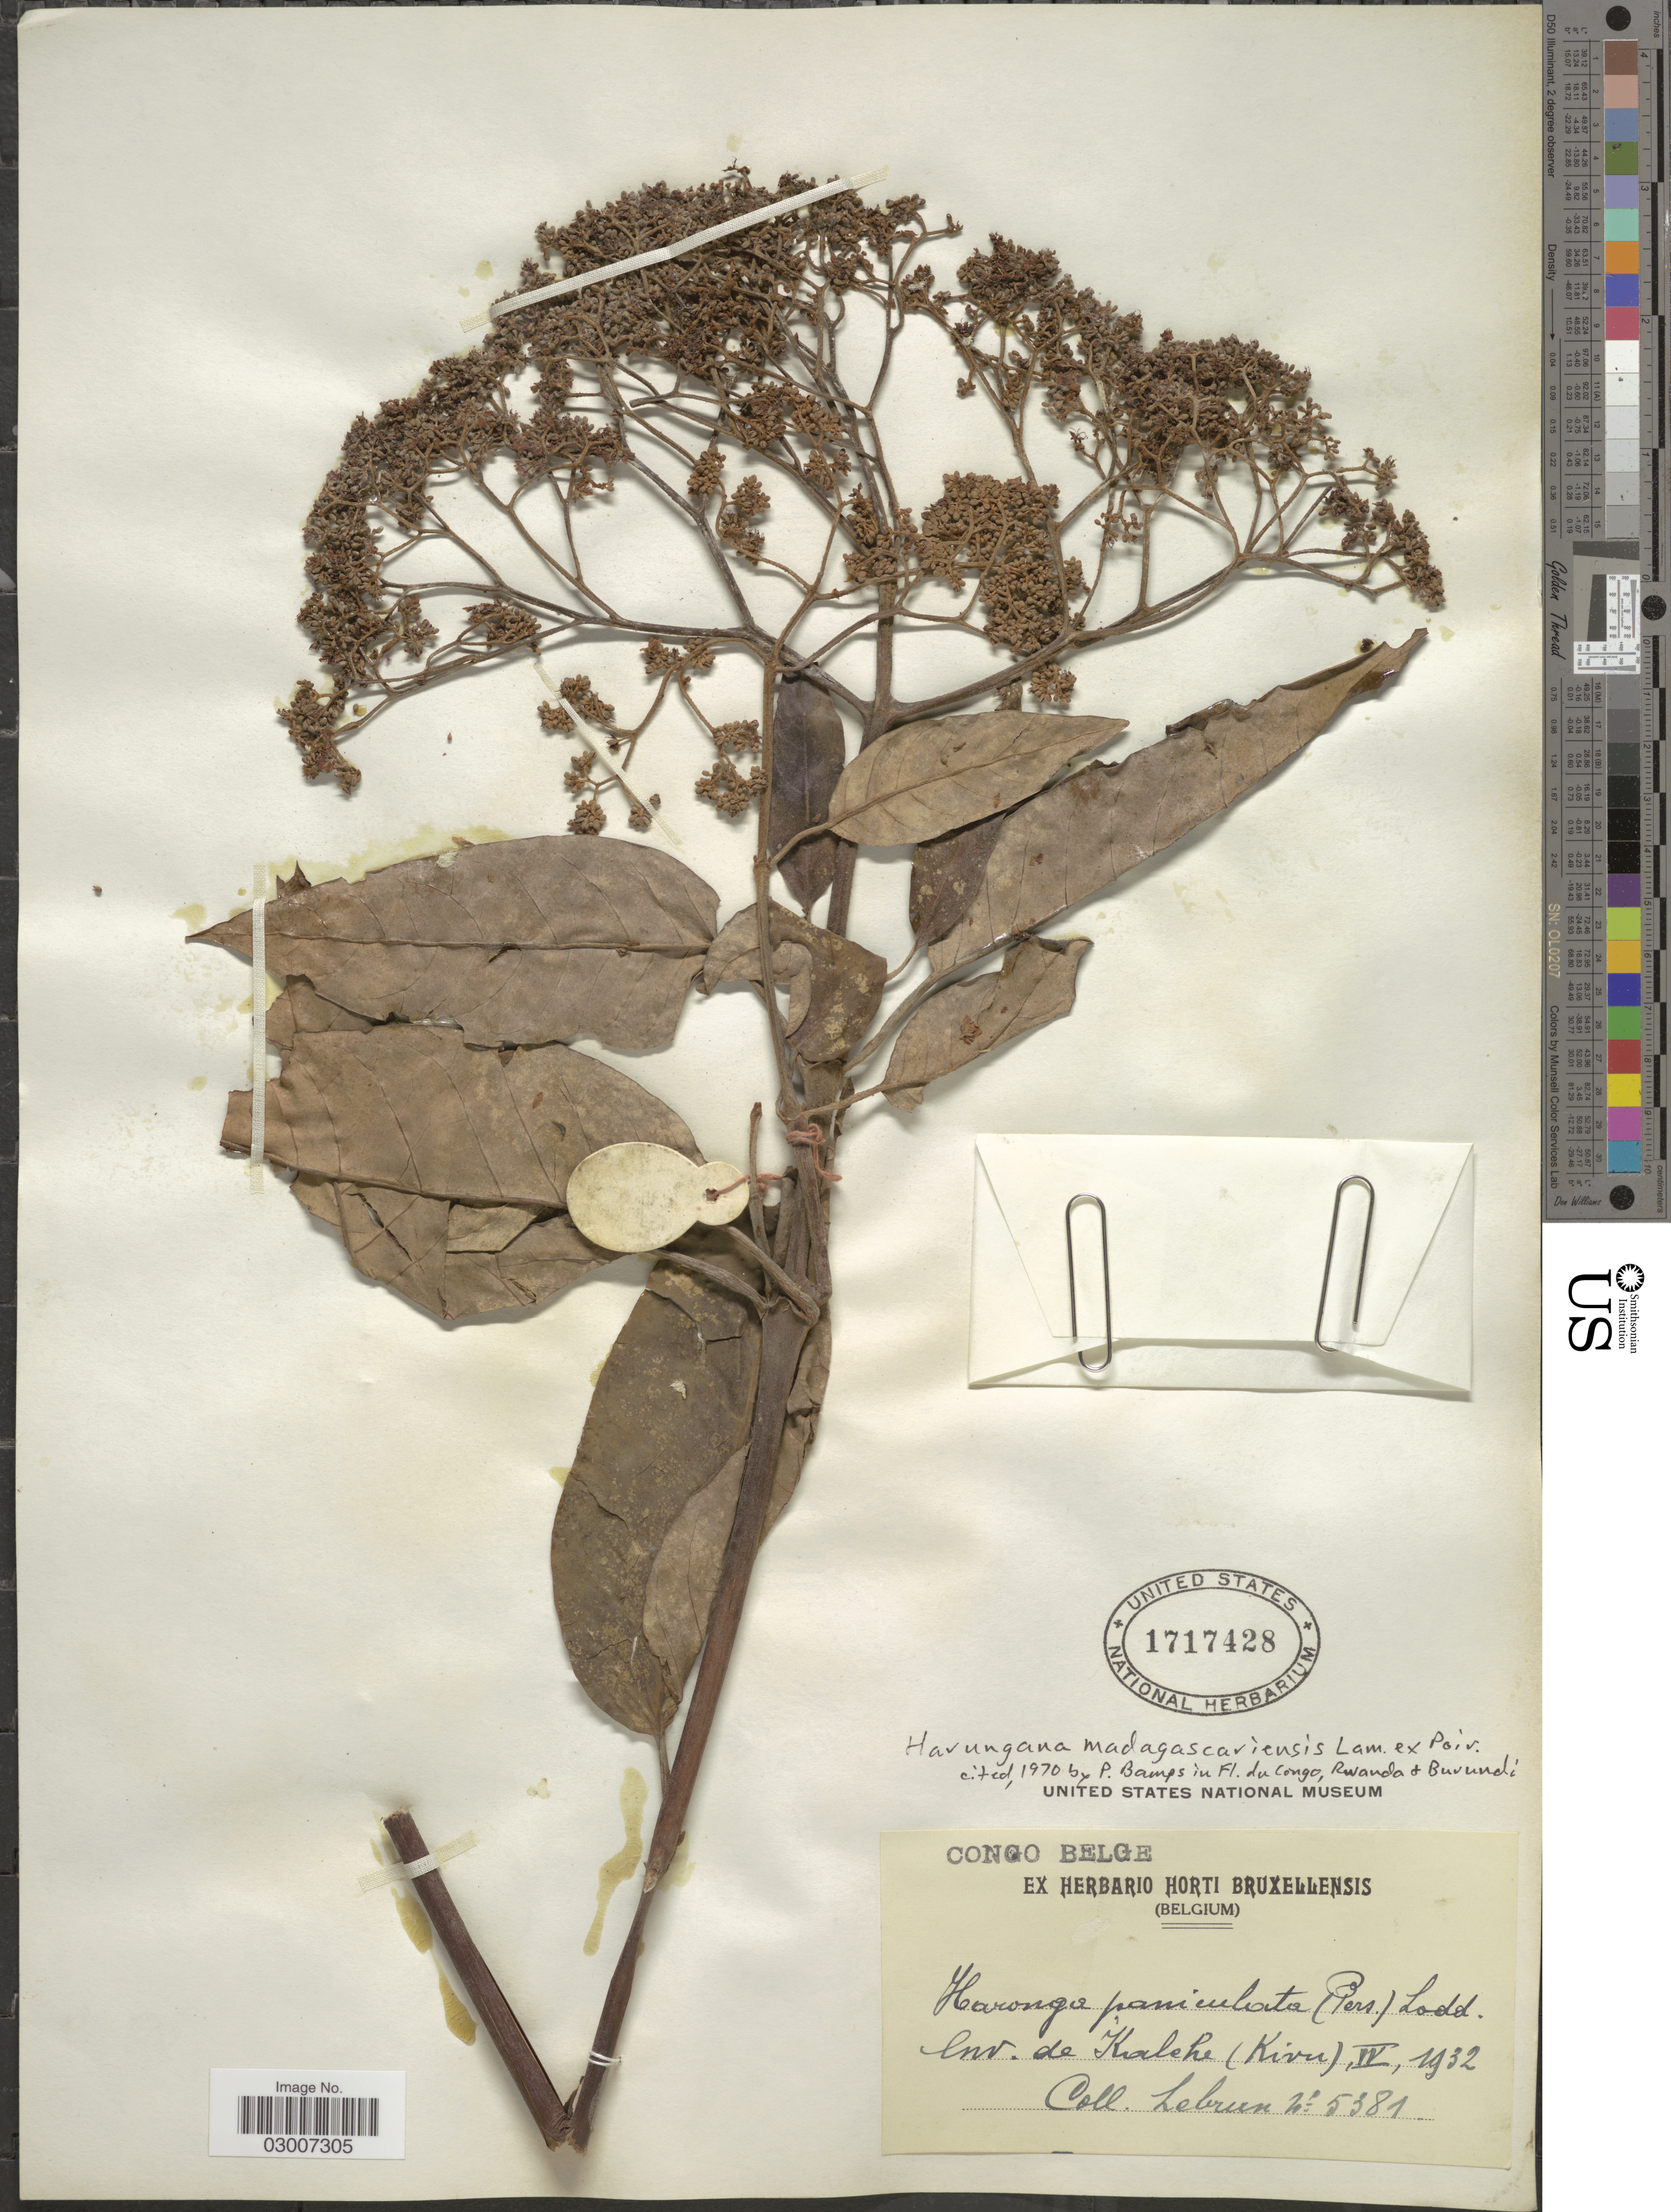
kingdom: Plantae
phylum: Tracheophyta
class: Magnoliopsida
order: Malpighiales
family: Hypericaceae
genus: Harungana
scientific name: Harungana madagascariensis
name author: Lam. ex Poir.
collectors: J.A. Lebrun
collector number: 5381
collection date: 1932-04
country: Congo, Democratic Republic of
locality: Env. de Kalehe (Kivu).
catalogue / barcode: US 1717428